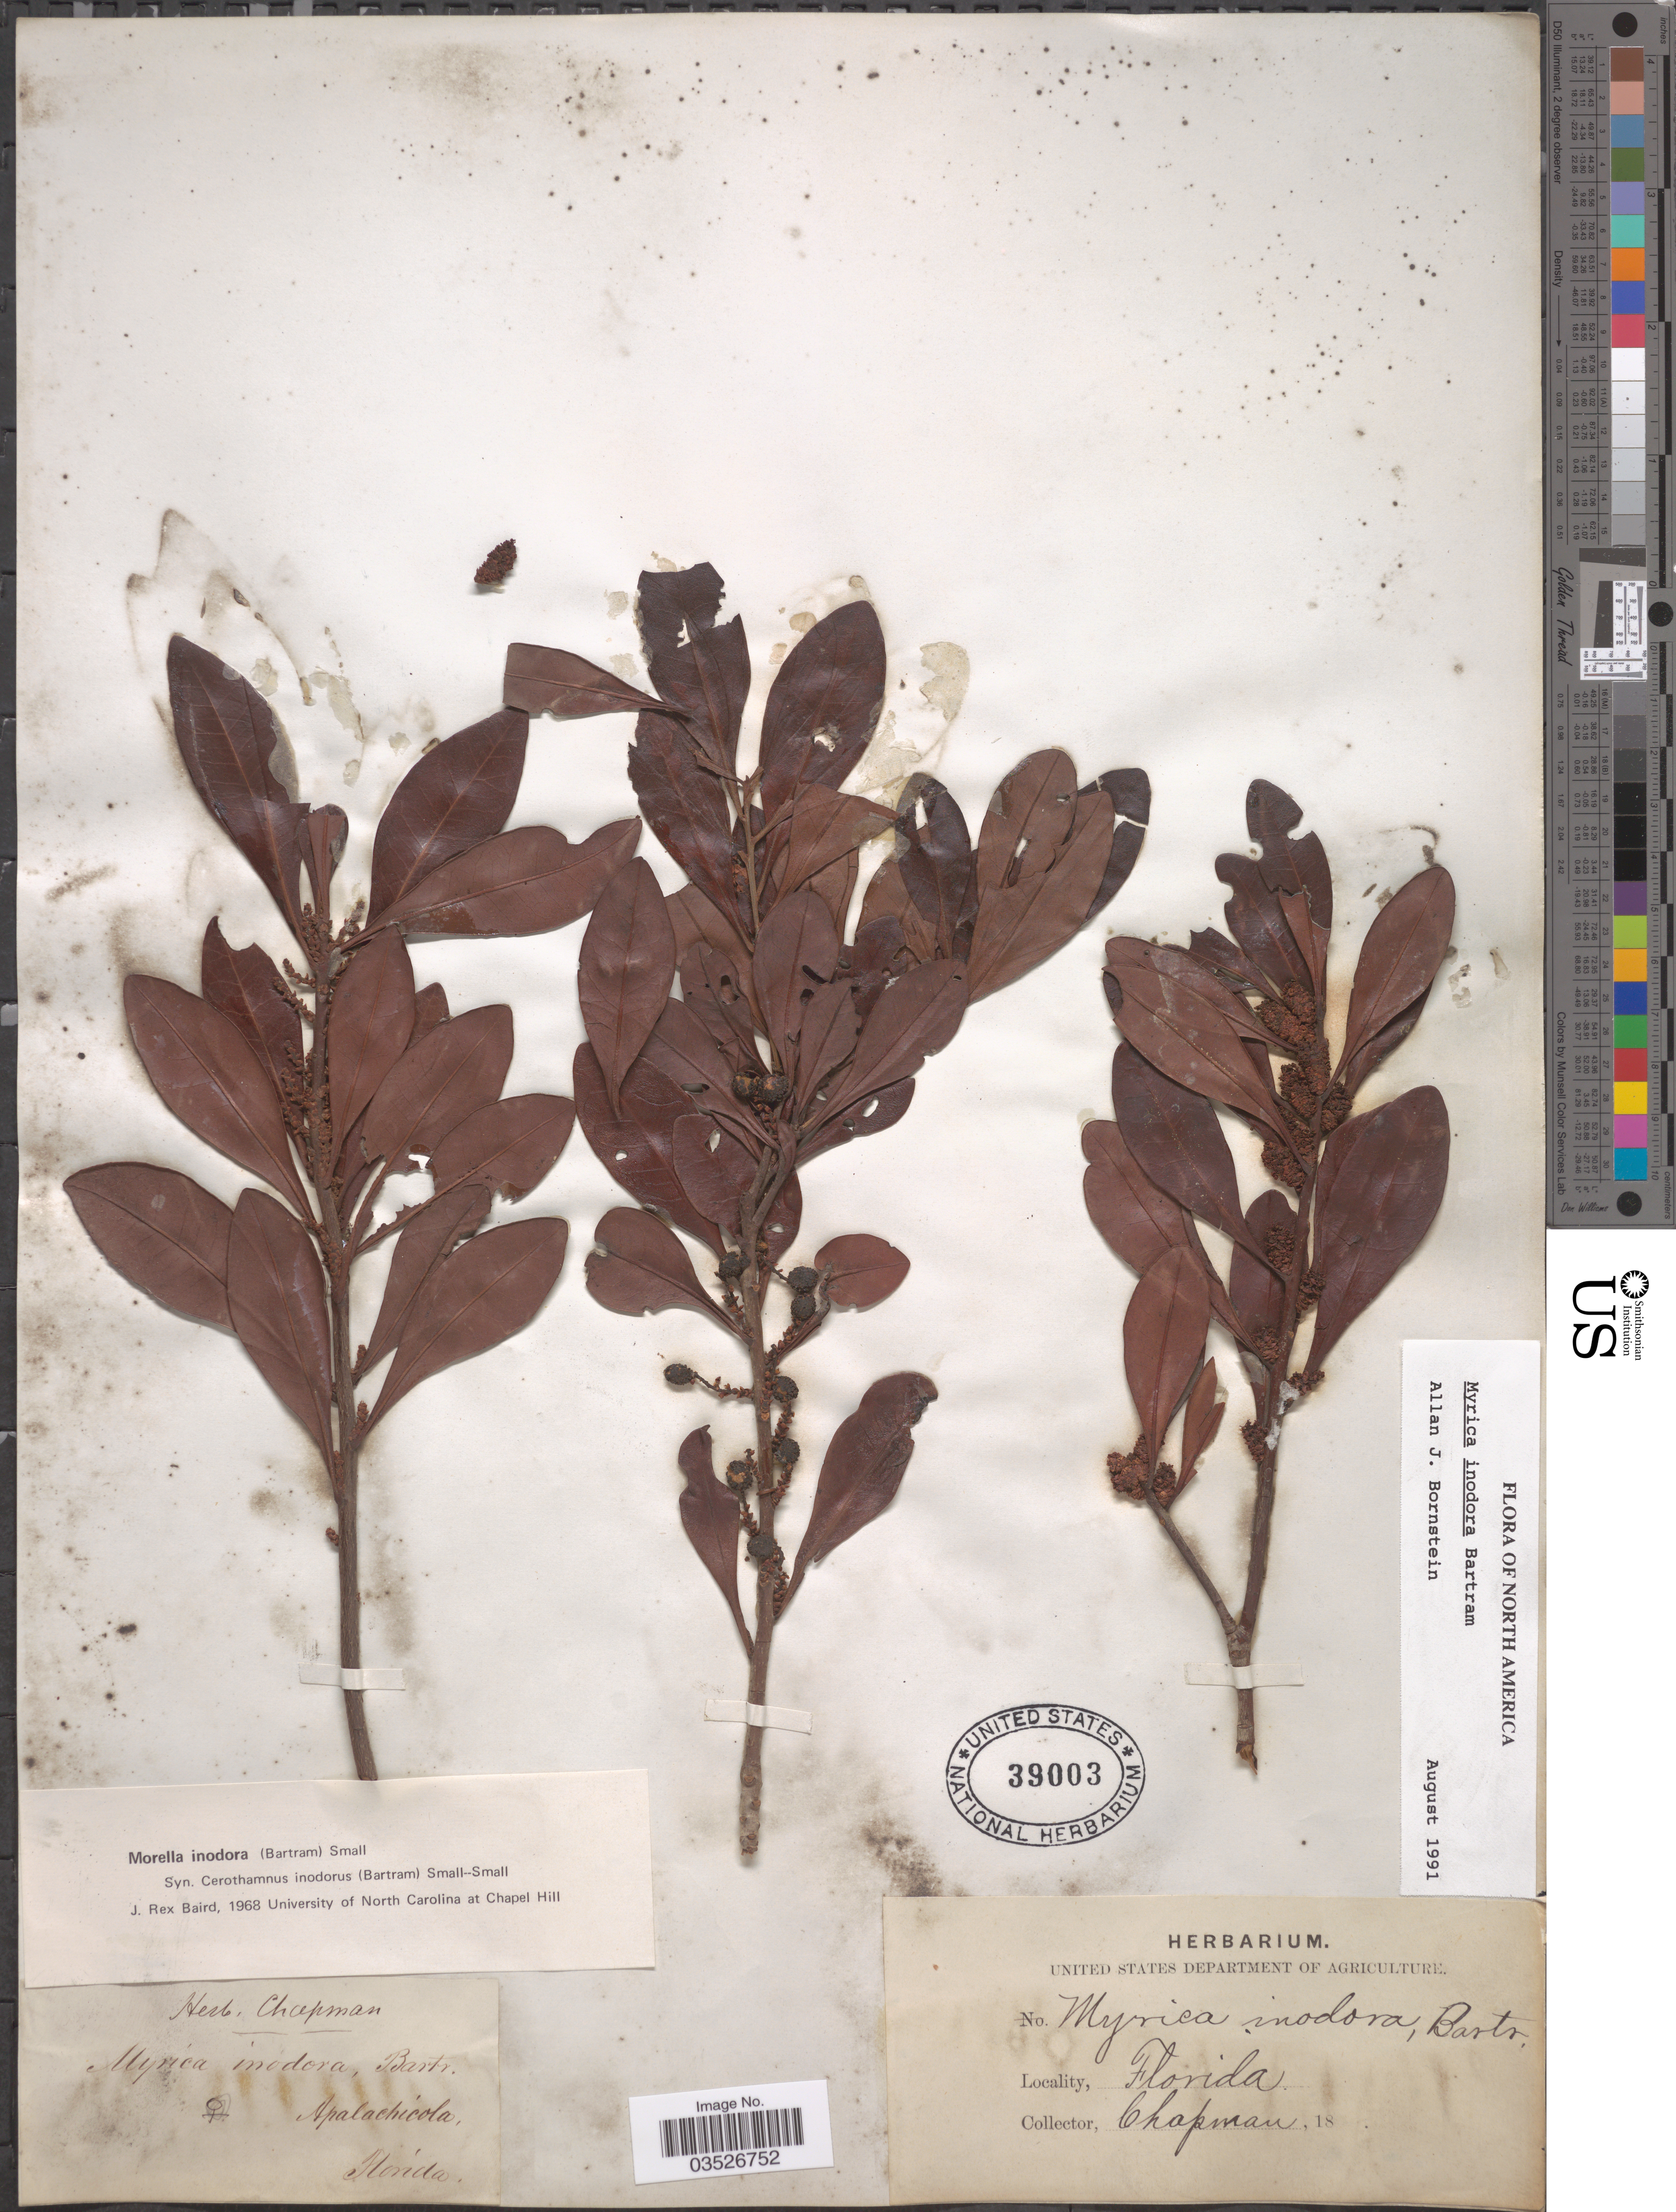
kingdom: Plantae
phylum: Tracheophyta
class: Magnoliopsida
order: Fagales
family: Myricaceae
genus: Morella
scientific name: Morella inodora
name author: (W. Bartram) Small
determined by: Baird, James Rex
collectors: A. Chapman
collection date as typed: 18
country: United States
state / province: Florida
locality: Apalachicola.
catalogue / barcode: US 39003